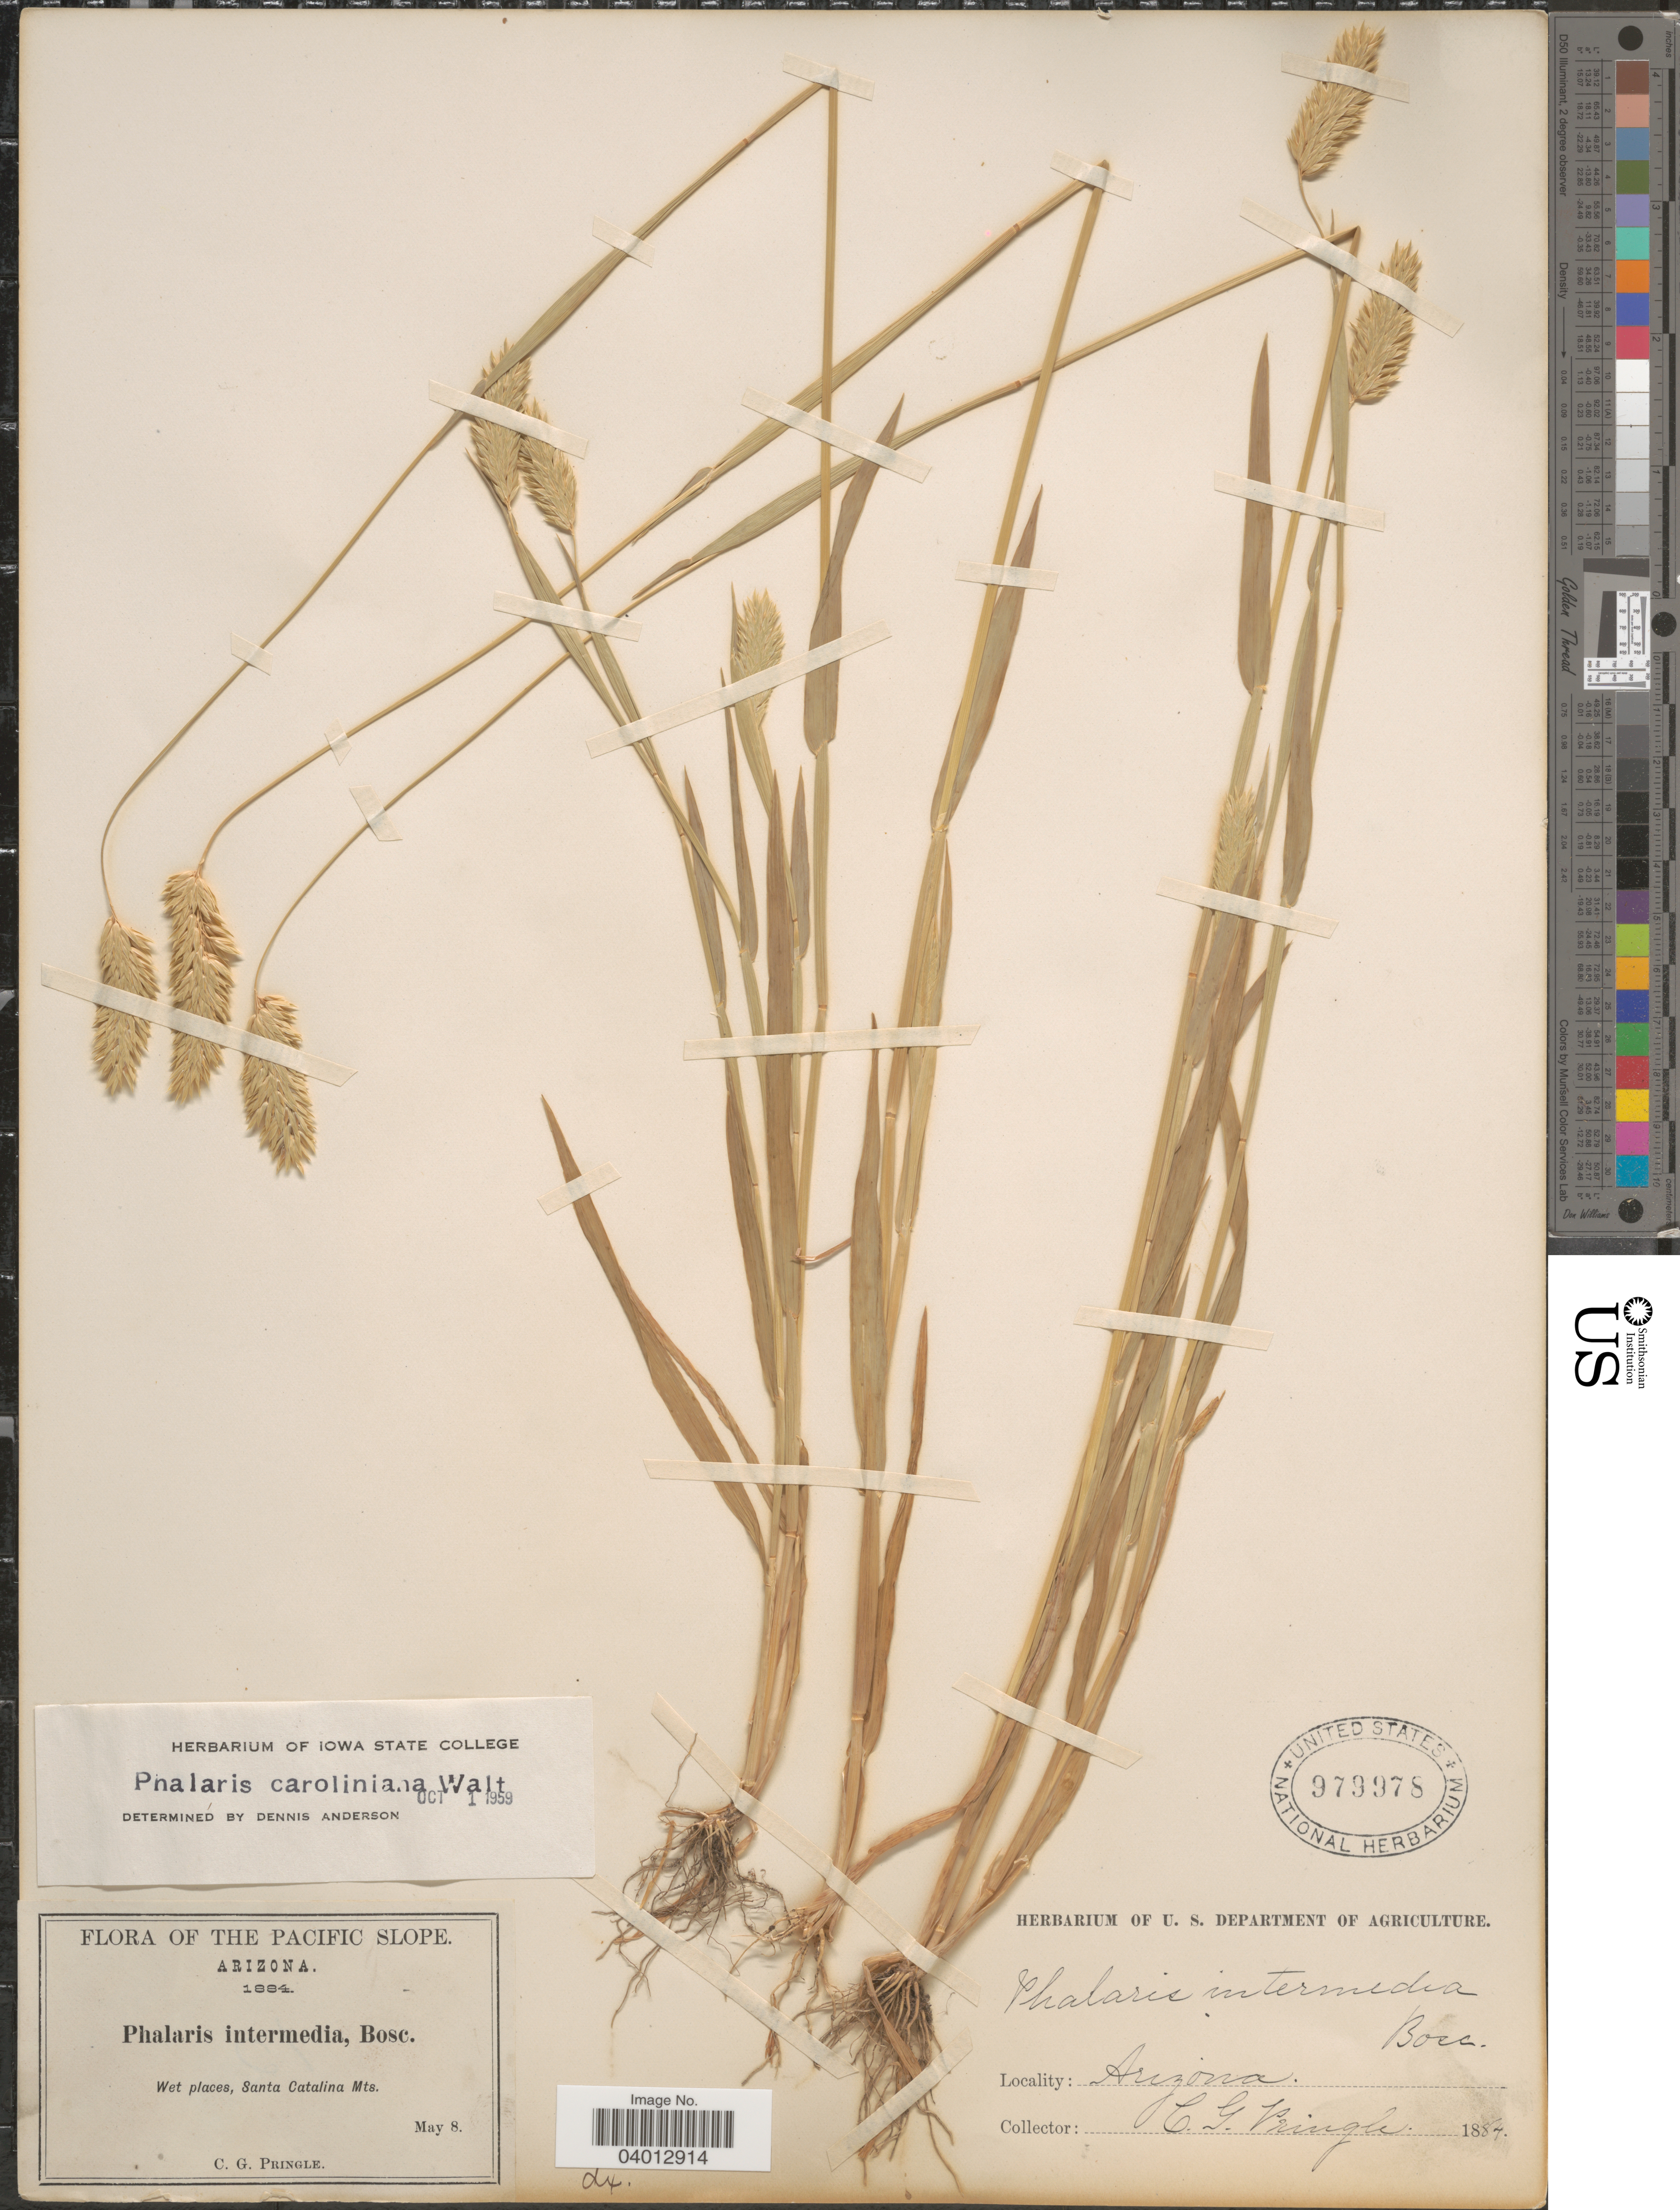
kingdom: Plantae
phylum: Tracheophyta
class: Liliopsida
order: Poales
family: Poaceae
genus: Phalaris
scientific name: Phalaris caroliniana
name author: Walter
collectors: C. G. Pringle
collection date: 1884-05-08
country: United States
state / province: Arizona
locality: Pacific Slope. Santa Catalina Mts.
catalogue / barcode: US 979978